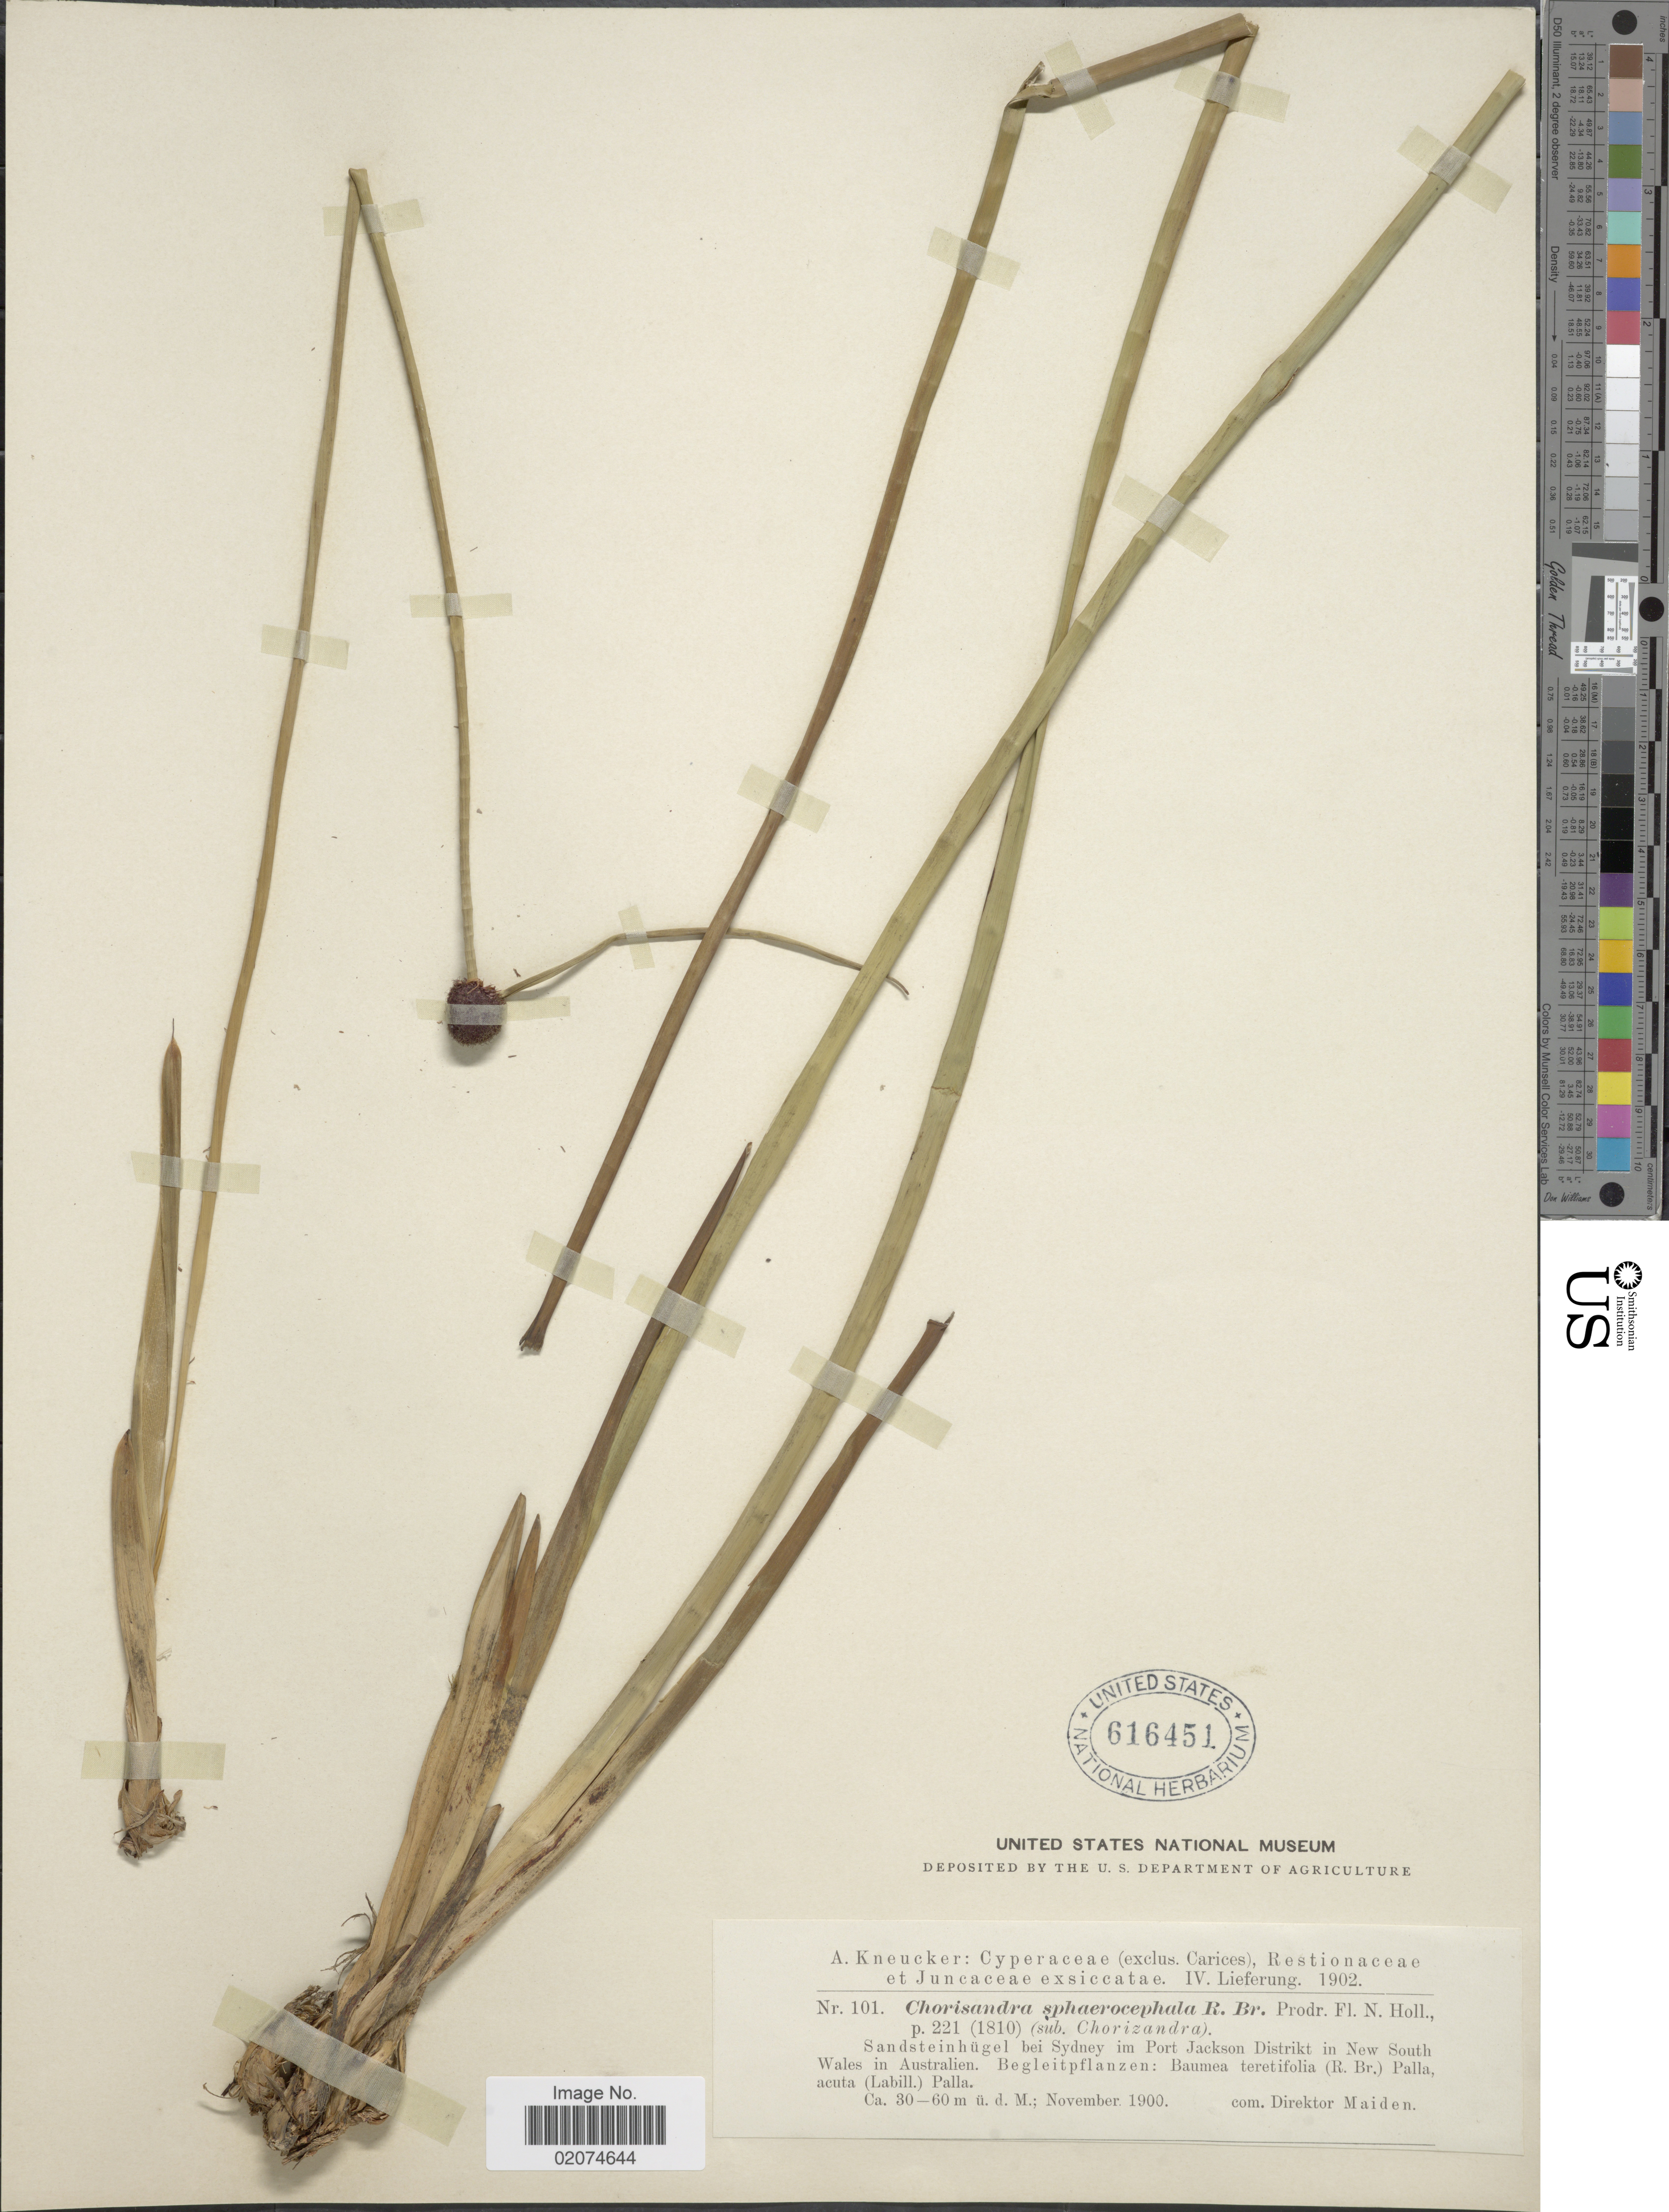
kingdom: Plantae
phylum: Tracheophyta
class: Liliopsida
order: Poales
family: Cyperaceae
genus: Chorizandra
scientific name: Chorizandra sphaerocephala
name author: R. Br.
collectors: A. Kneucker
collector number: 101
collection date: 1900-11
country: Australia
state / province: New South Wales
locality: Sandsteinhagel bei Sydney im Port Jackson Distrikt in NEw South Wales in Australiien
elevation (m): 30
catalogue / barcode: US 616451